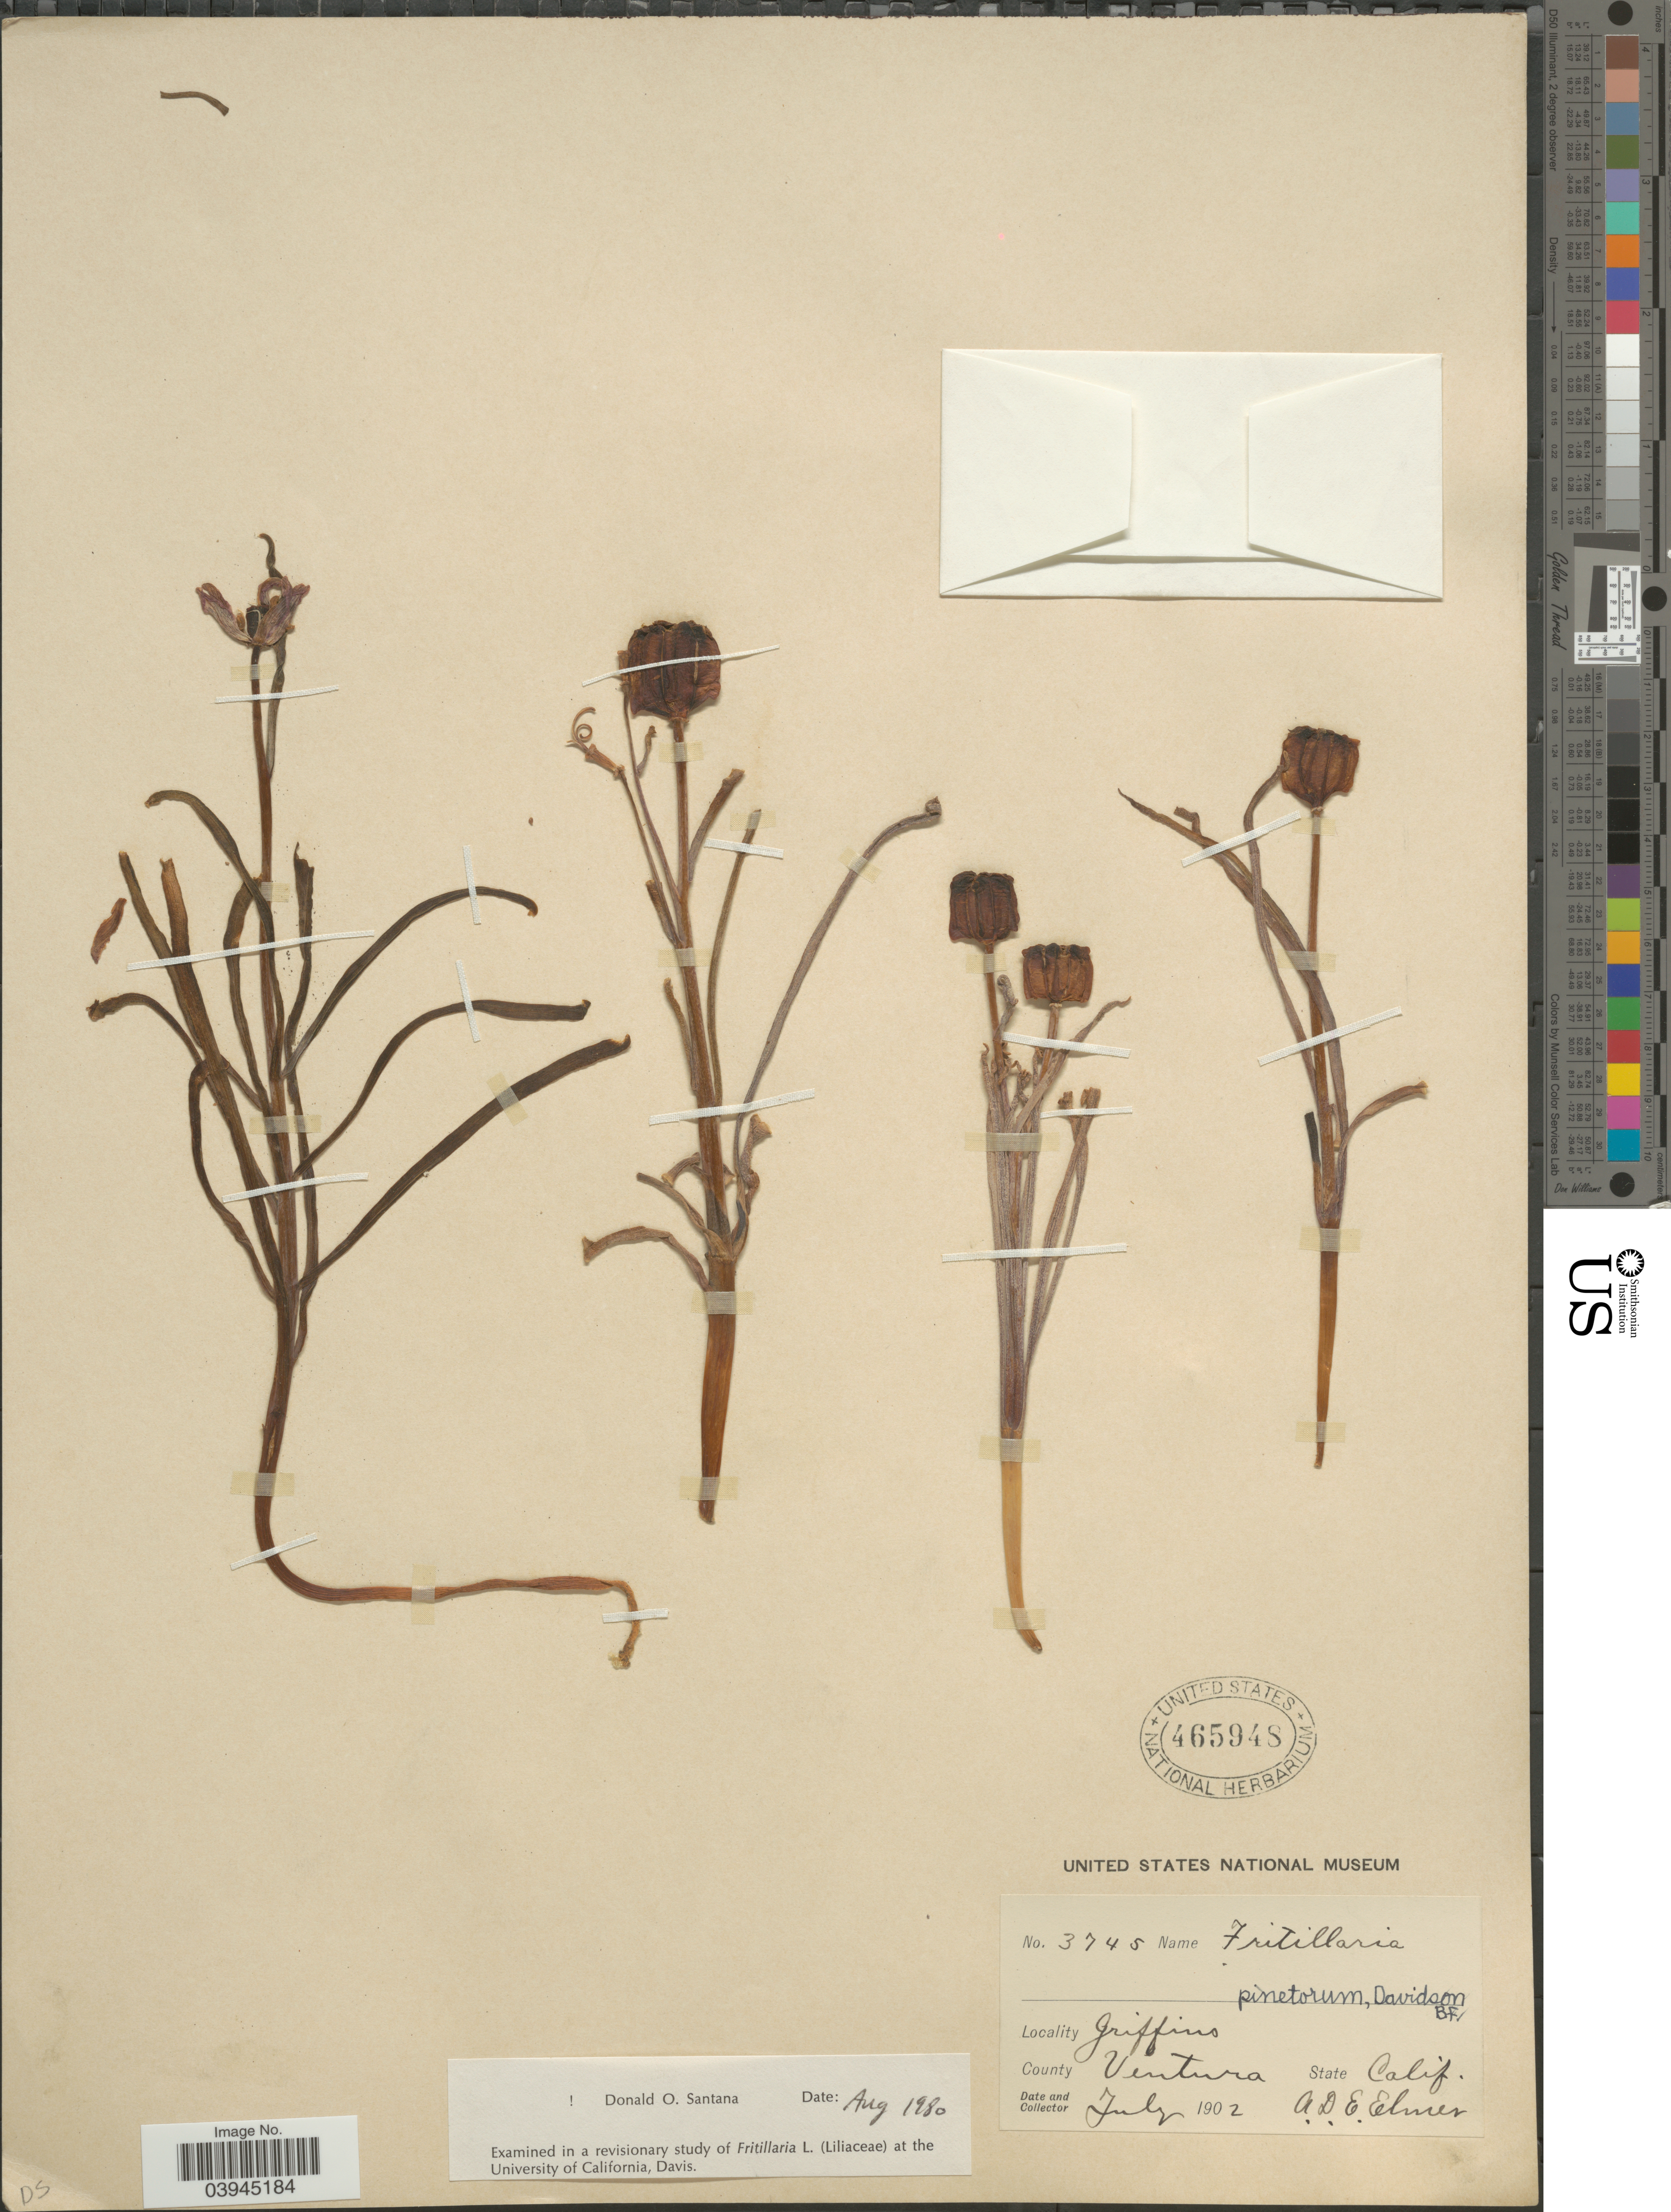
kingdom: Plantae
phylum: Tracheophyta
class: Liliopsida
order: Liliales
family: Liliaceae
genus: Fritillaria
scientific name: Fritillaria pinetorum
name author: Davidson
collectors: A. D. E. Elmer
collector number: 3745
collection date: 1902-07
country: United States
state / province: California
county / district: Ventura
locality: Griffins. County Ventura.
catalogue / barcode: US 465948